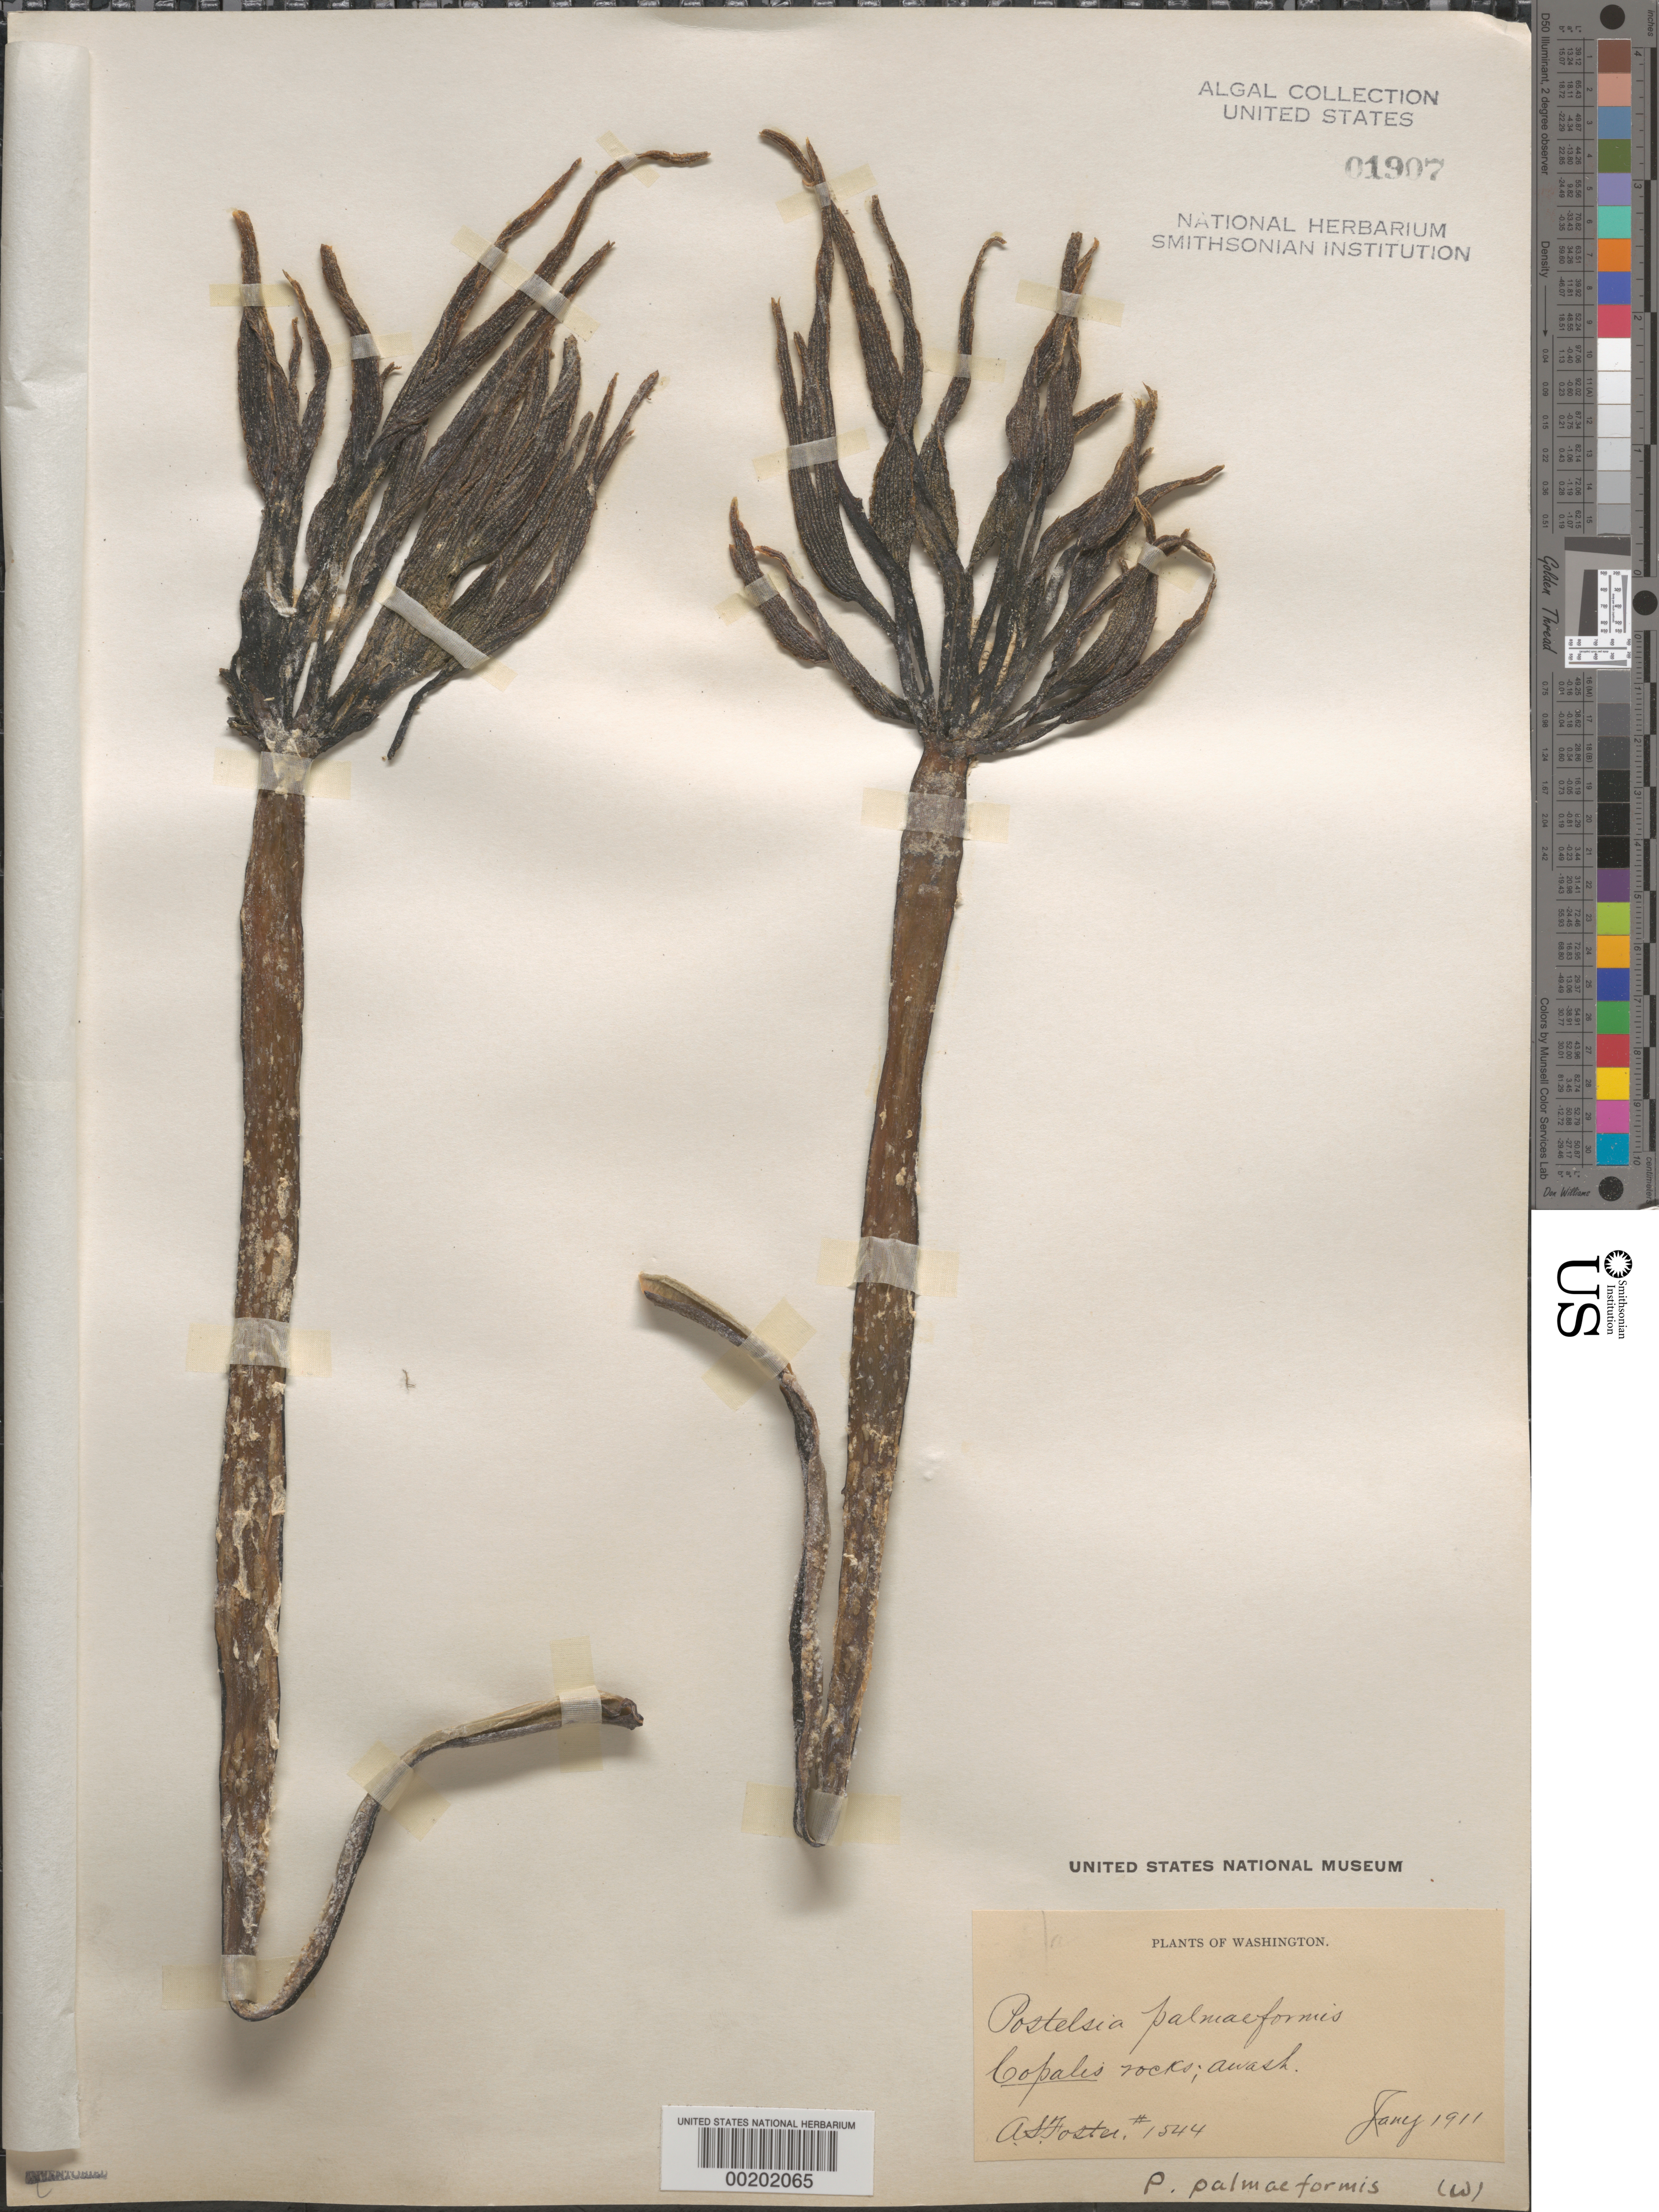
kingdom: Chromista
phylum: Ochrophyta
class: Phaeophyceae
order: Laminariales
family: Laminariaceae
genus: Postelsia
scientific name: Postelsia palmaeformis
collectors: A. S. Foster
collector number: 1544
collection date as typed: Jan 1911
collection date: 1911-01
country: United States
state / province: Washington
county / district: Clallam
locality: Copalis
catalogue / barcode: US 1907